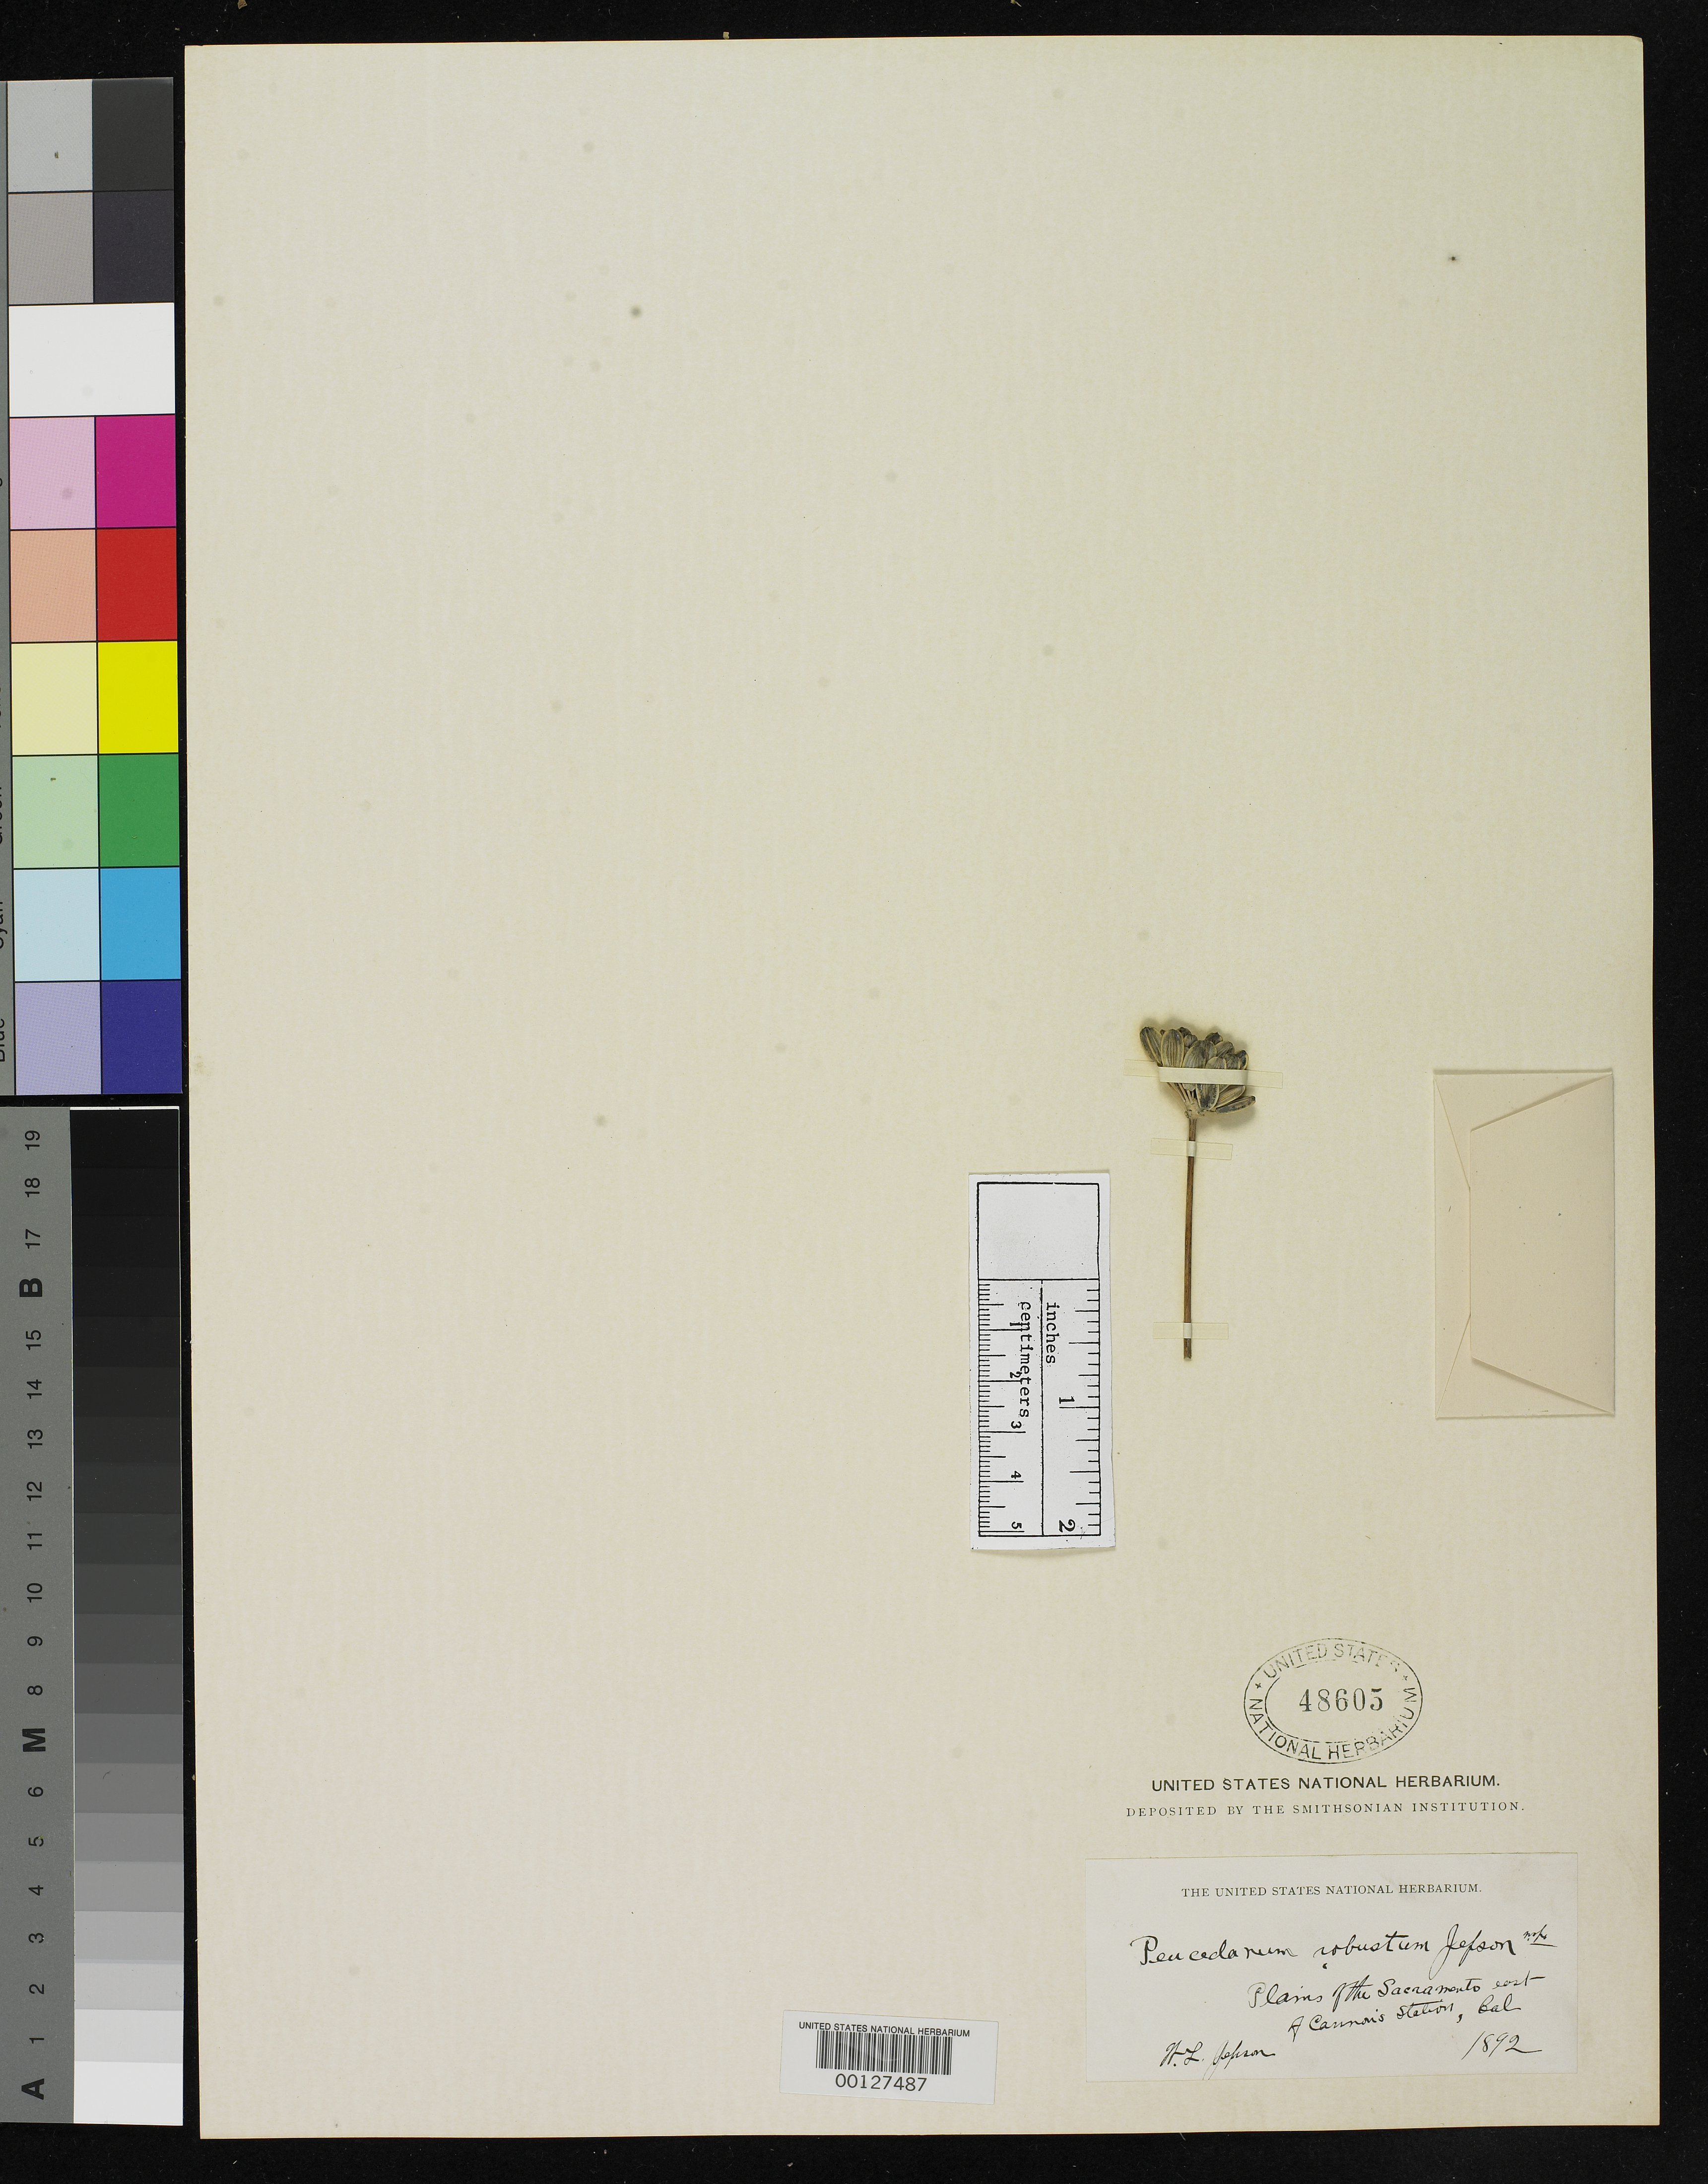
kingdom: Plantae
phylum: Tracheophyta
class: Magnoliopsida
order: Apiales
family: Apiaceae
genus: Peucedanum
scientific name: Peucedanum robustum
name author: Jeps.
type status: Type Collection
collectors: W. L. Jepson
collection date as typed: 14 May 1892 to 18 Jun 1892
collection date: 1892-05-14/1892-06-18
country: United States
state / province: California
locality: Sacramento River, east of Cannon's Station.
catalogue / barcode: US 48605